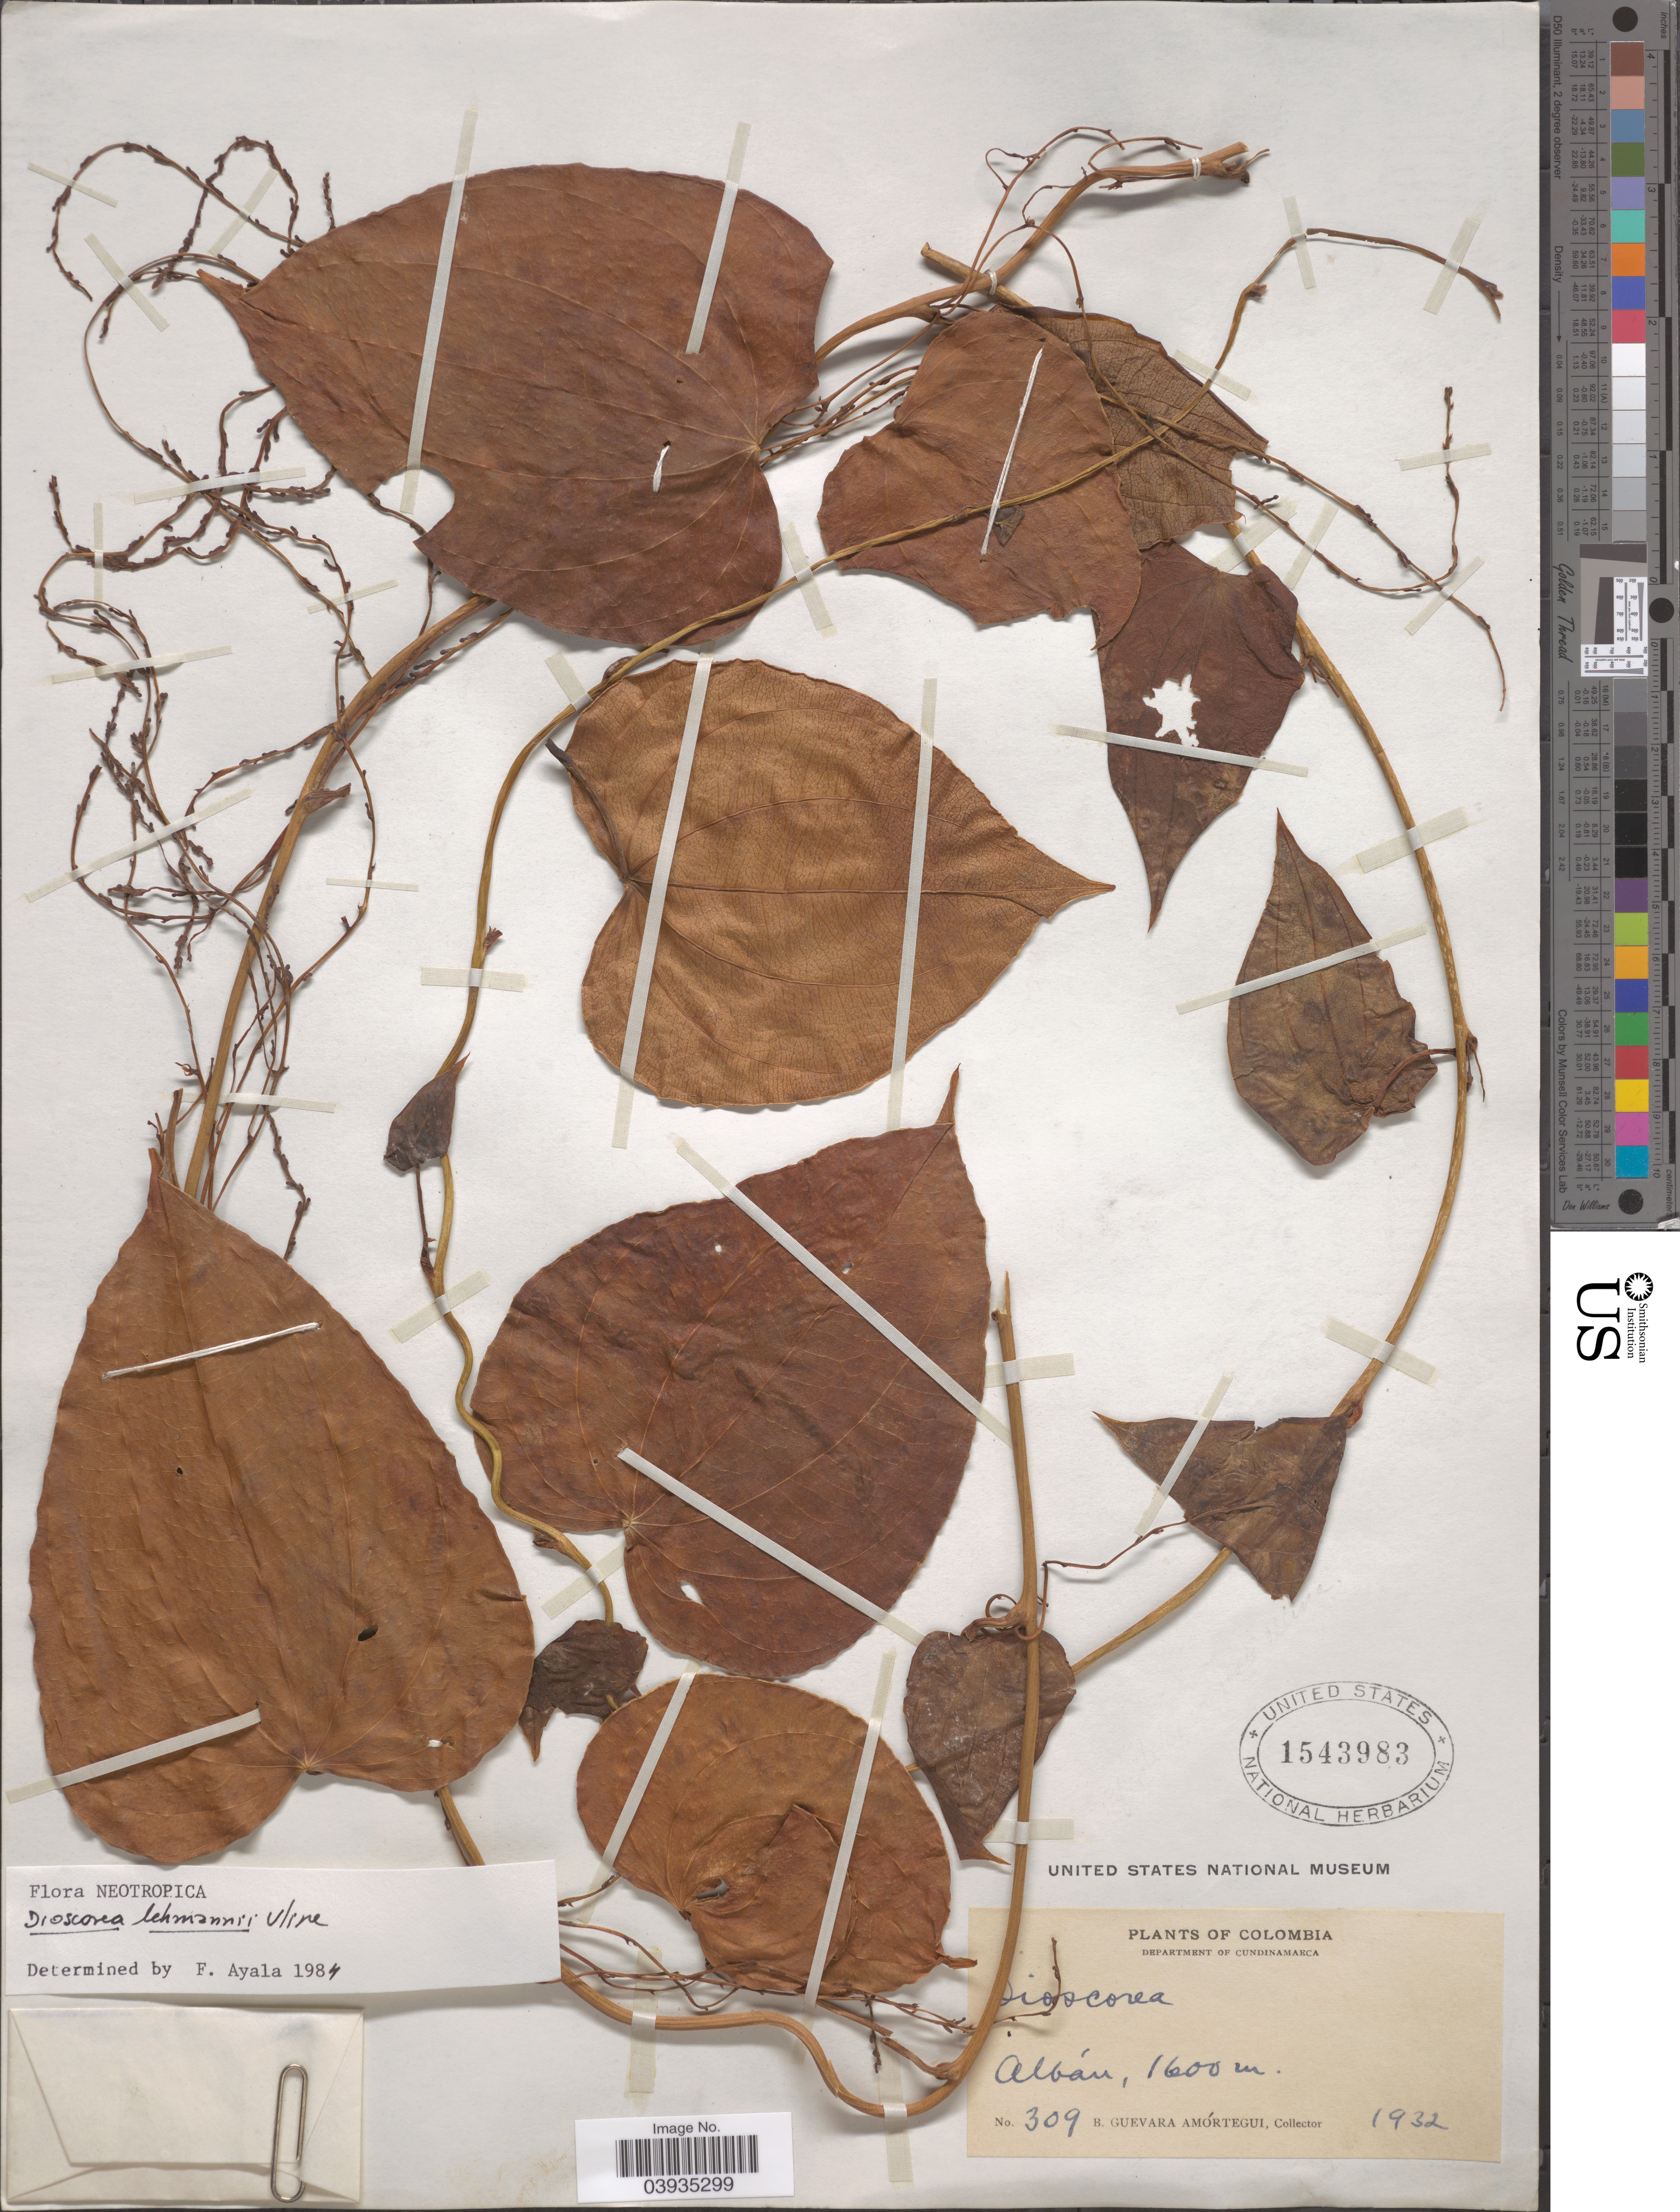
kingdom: Plantae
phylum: Tracheophyta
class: Liliopsida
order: Dioscoreales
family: Dioscoreaceae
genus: Dioscorea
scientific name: Dioscorea lehmannii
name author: Uline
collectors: B. Guevara Amortegui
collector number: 309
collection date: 1932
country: Colombia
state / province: Cundinamarca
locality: Department of Cundinamarca. Albán.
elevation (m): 1600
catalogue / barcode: US 1543983